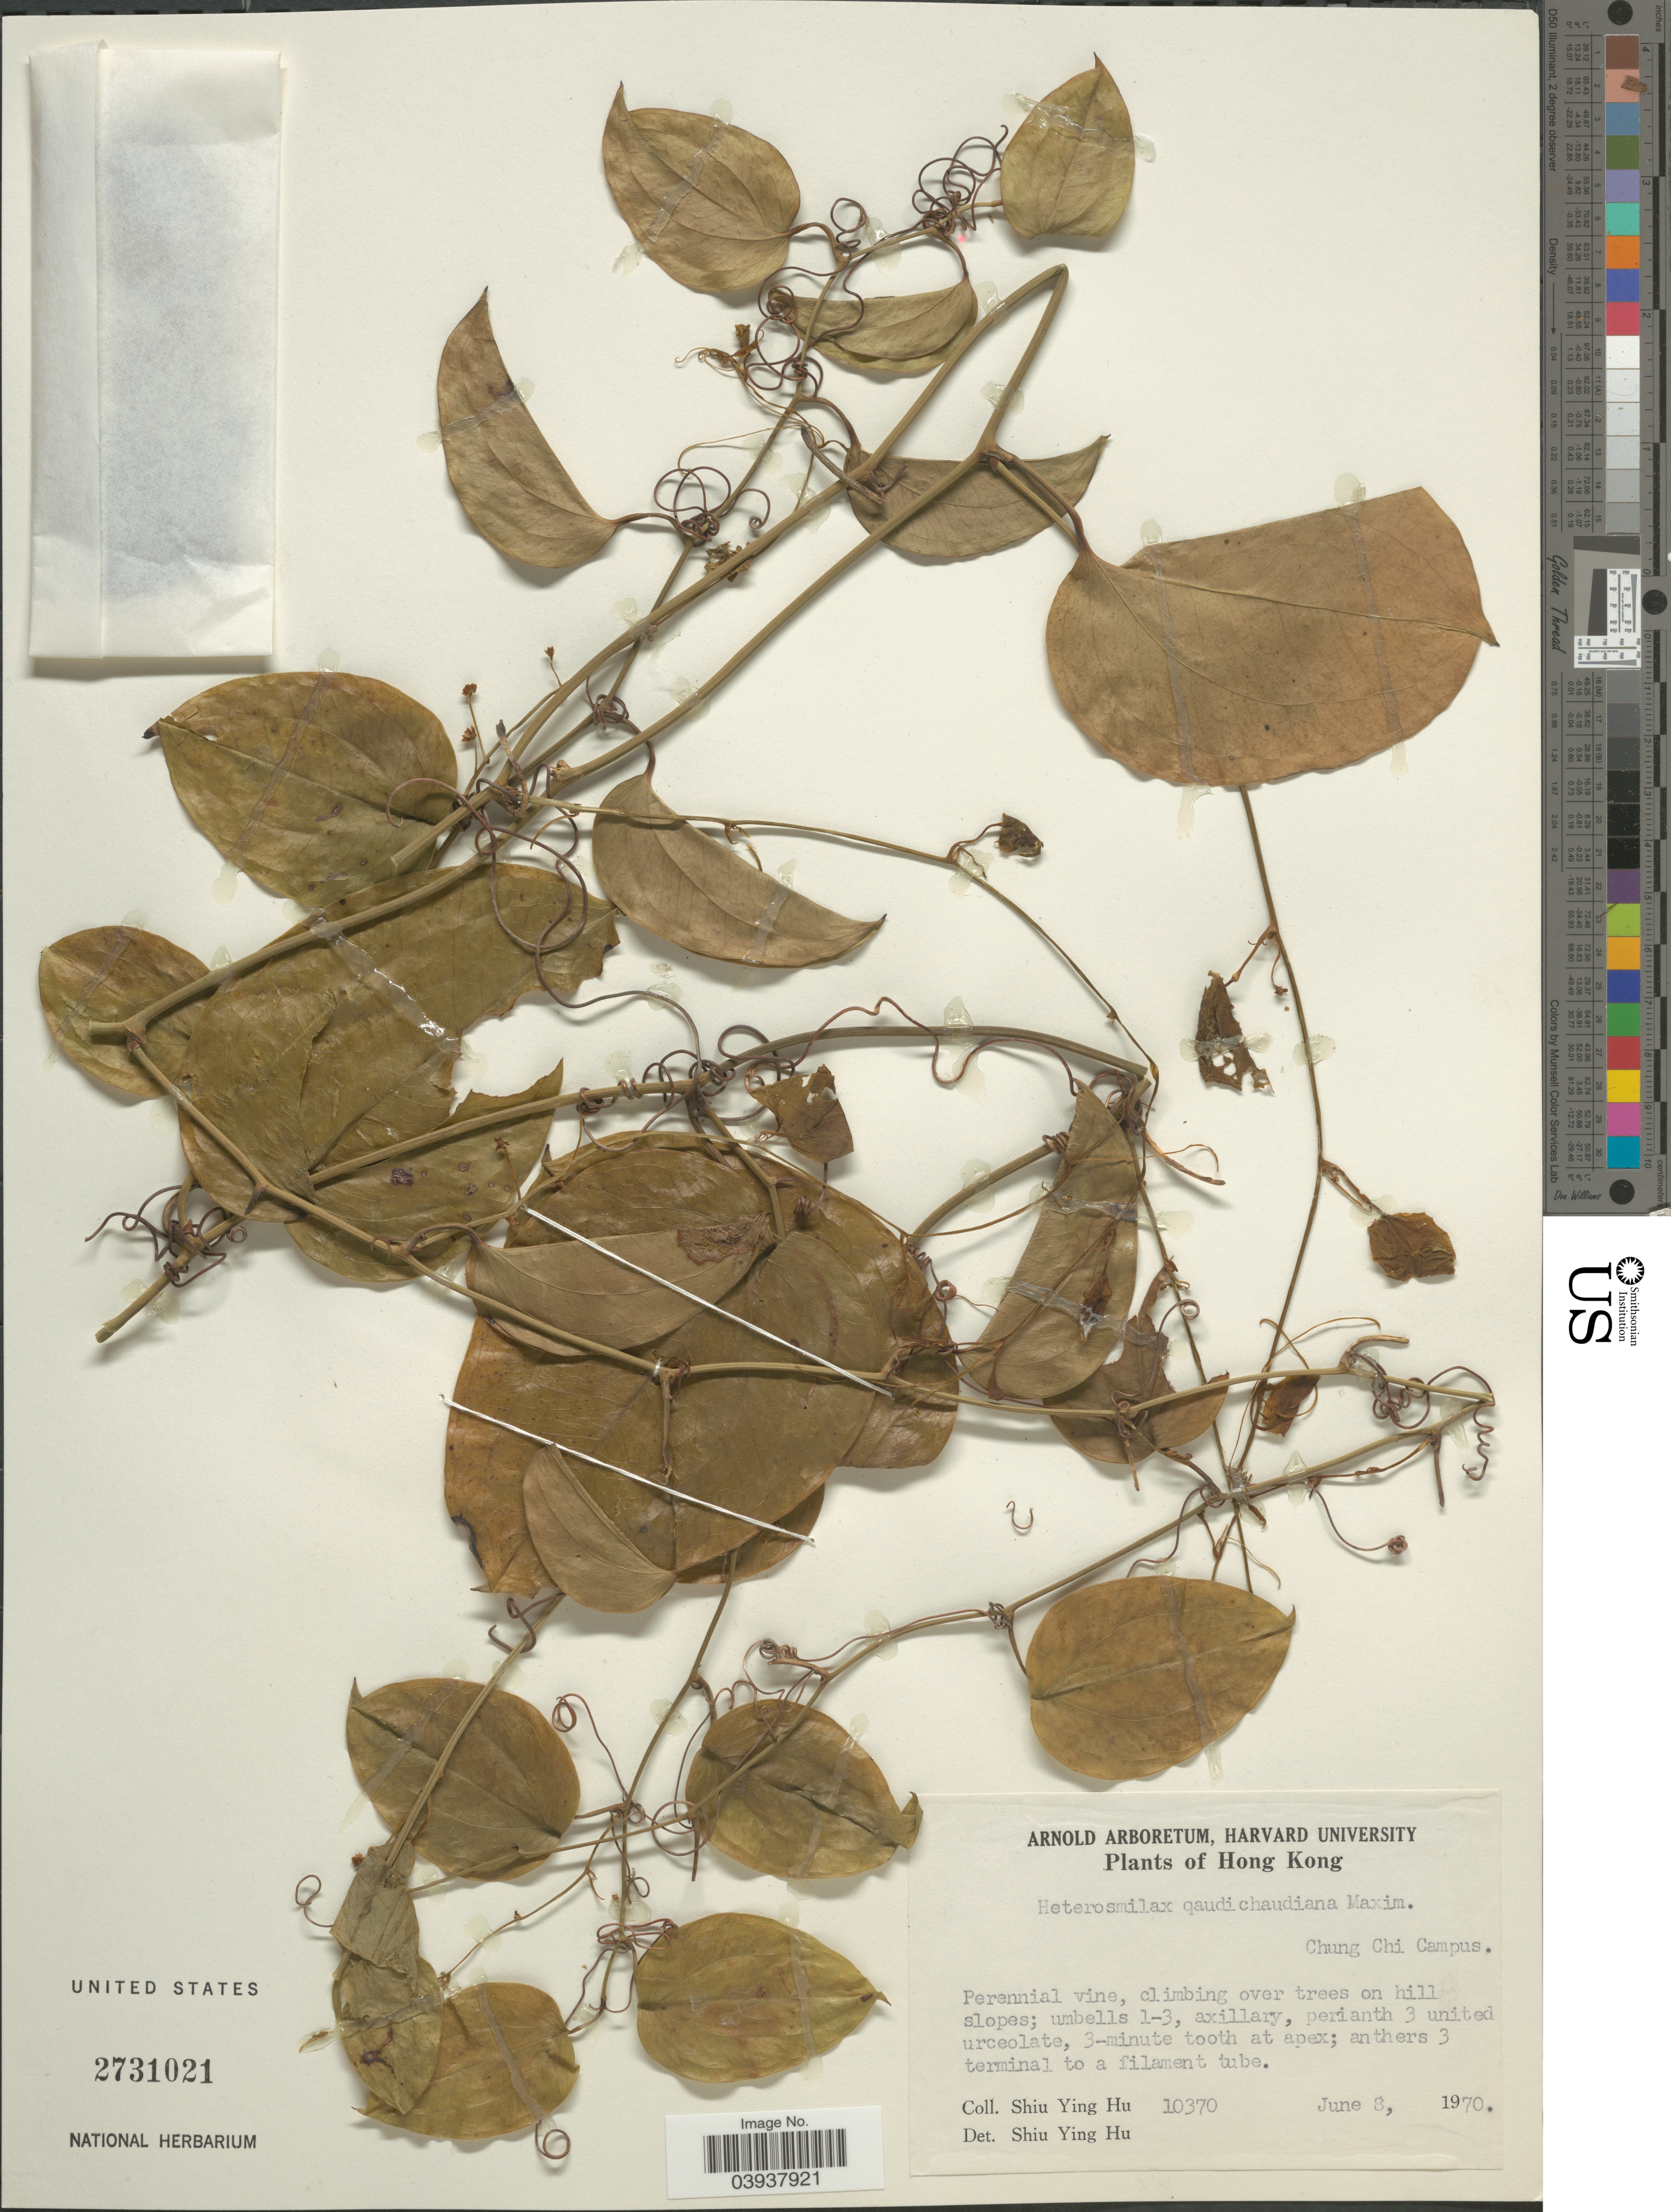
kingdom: Plantae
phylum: Tracheophyta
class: Liliopsida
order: Liliales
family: Smilacaceae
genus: Heterosmilax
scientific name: Heterosmilax japonica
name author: Kunth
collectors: S. Y. Hu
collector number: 10370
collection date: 1970-06-08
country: China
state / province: Hong Kong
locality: Chung Chi Campus.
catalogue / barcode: US 2731021